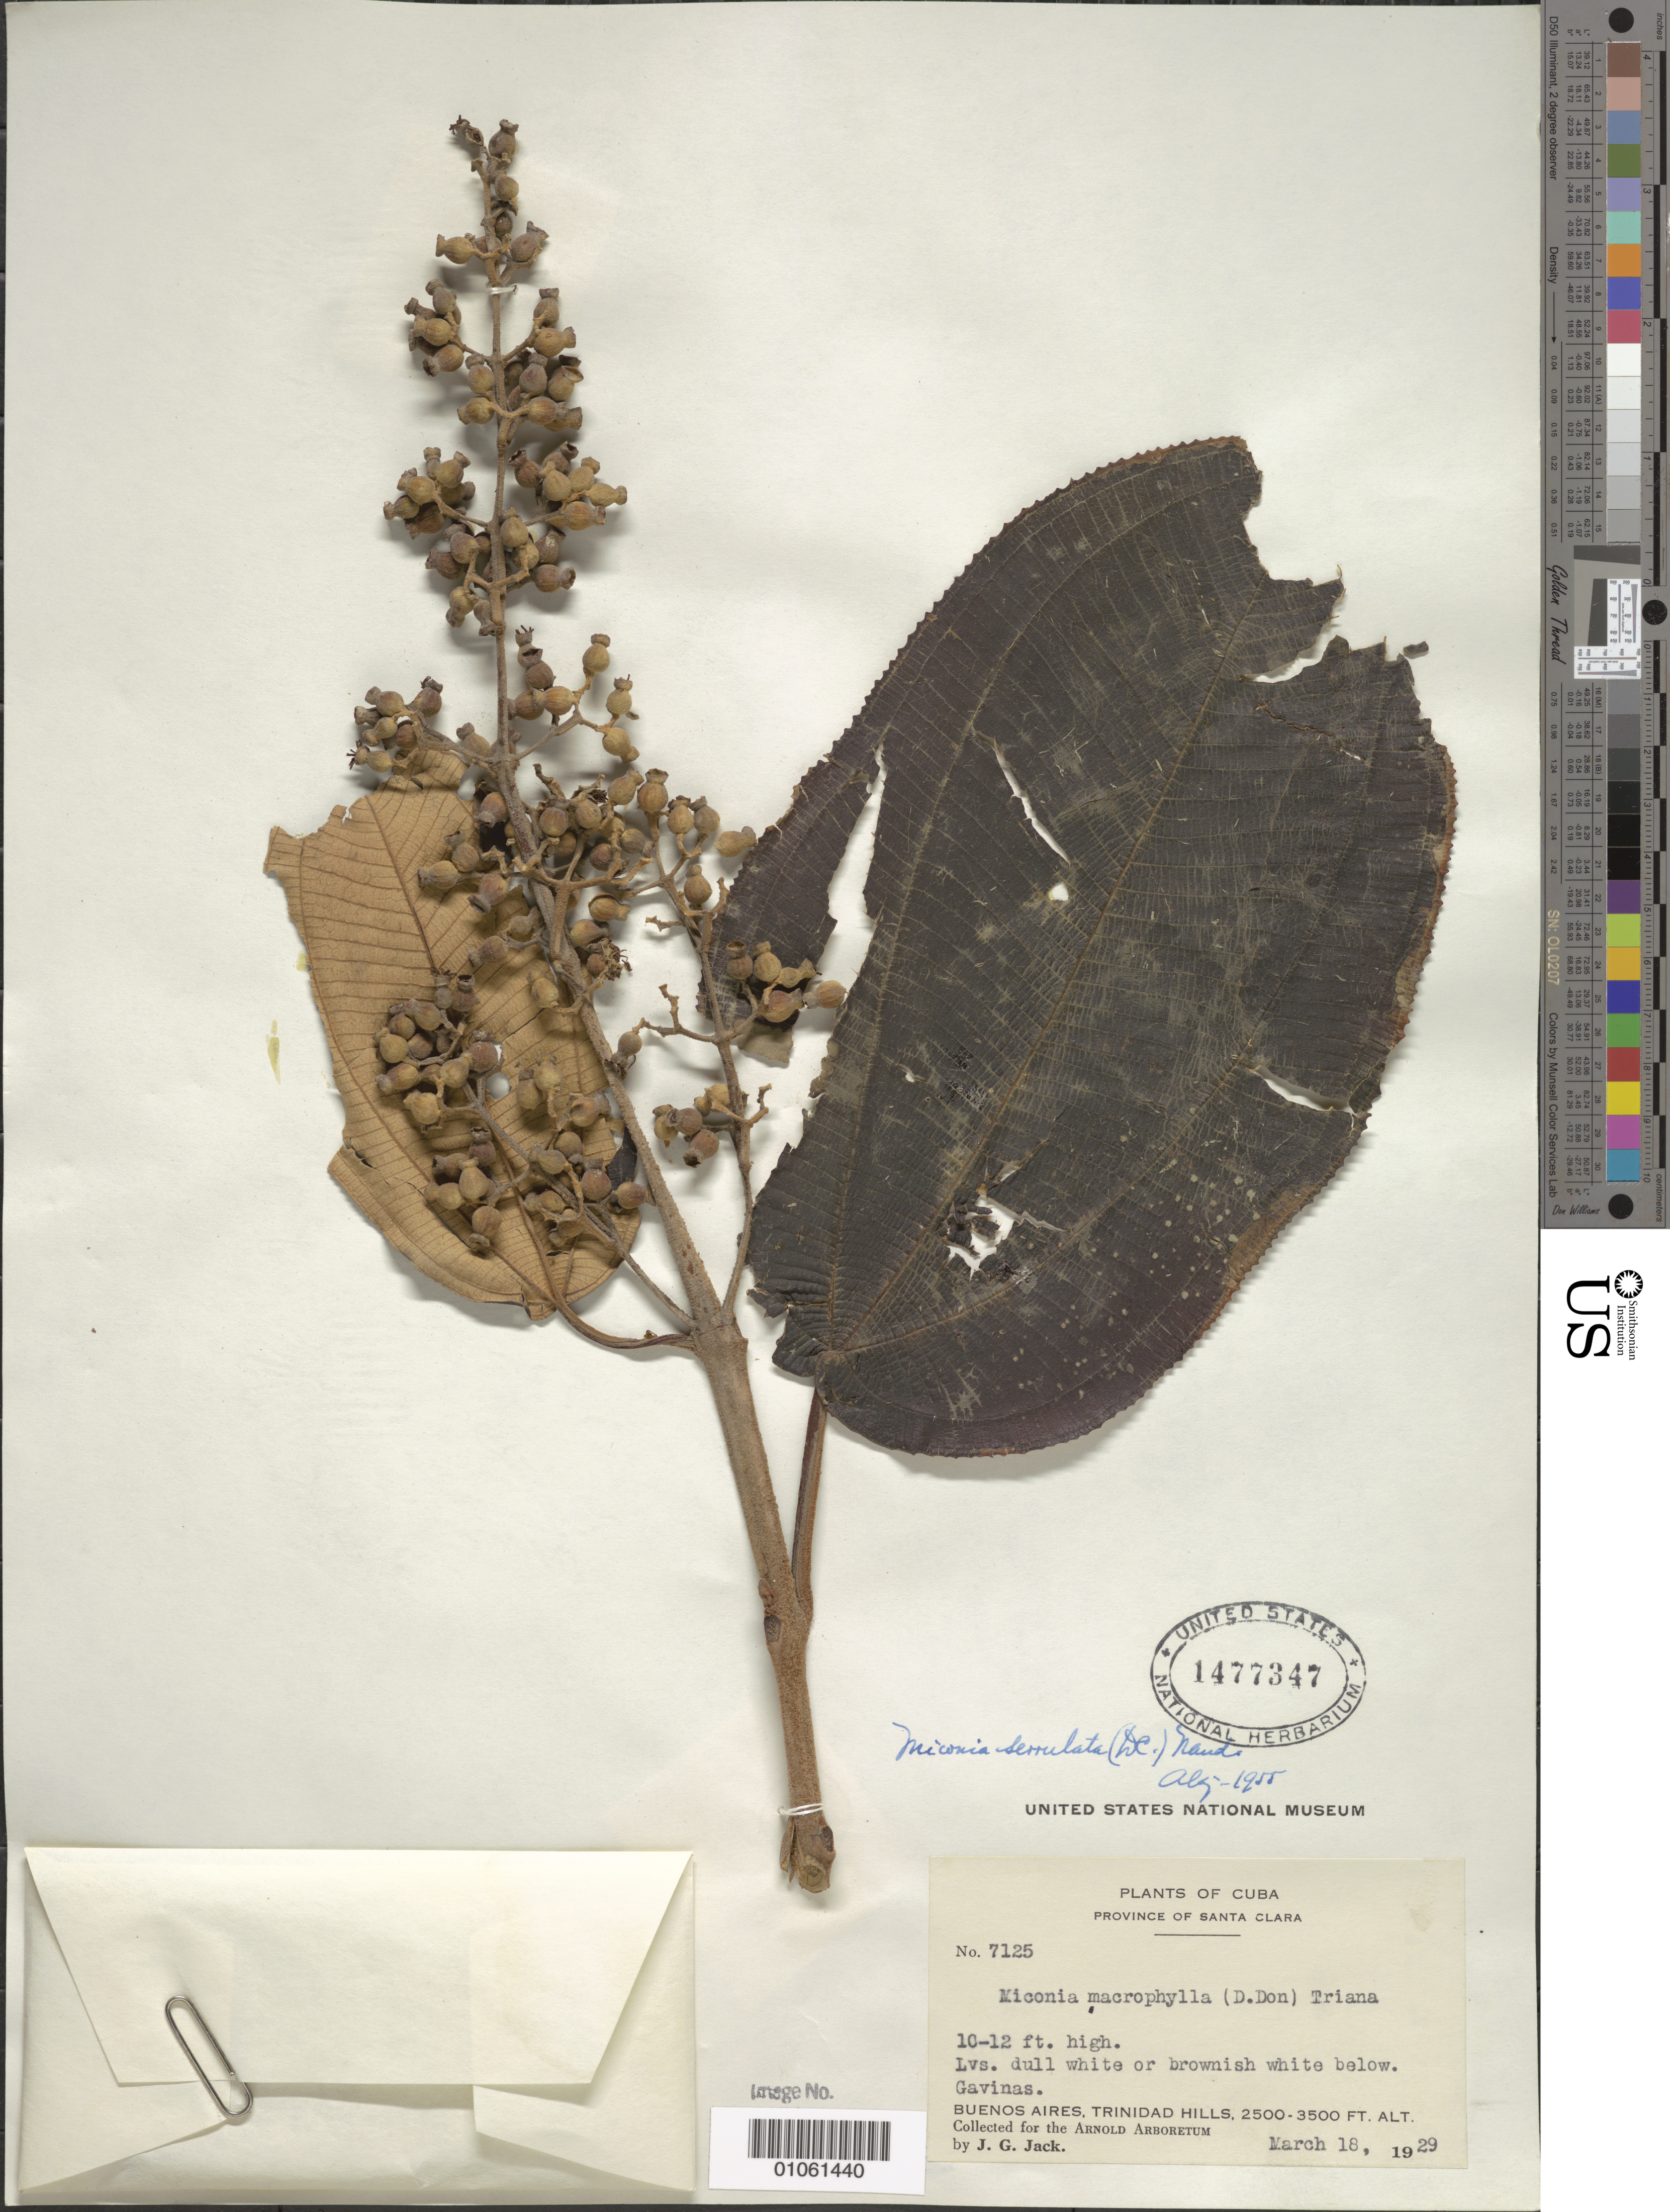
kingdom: Plantae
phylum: Tracheophyta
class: Magnoliopsida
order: Myrtales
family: Melastomataceae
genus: Miconia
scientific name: Miconia serrulata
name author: (DC.) Naudin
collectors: J. G. Jack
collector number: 7125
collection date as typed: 18 Mar 1929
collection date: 1929-03-18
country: Cuba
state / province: Santa Clara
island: Cuba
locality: Buenos Aires, Trinidad Hills; Gavinas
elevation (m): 762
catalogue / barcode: US 1477347